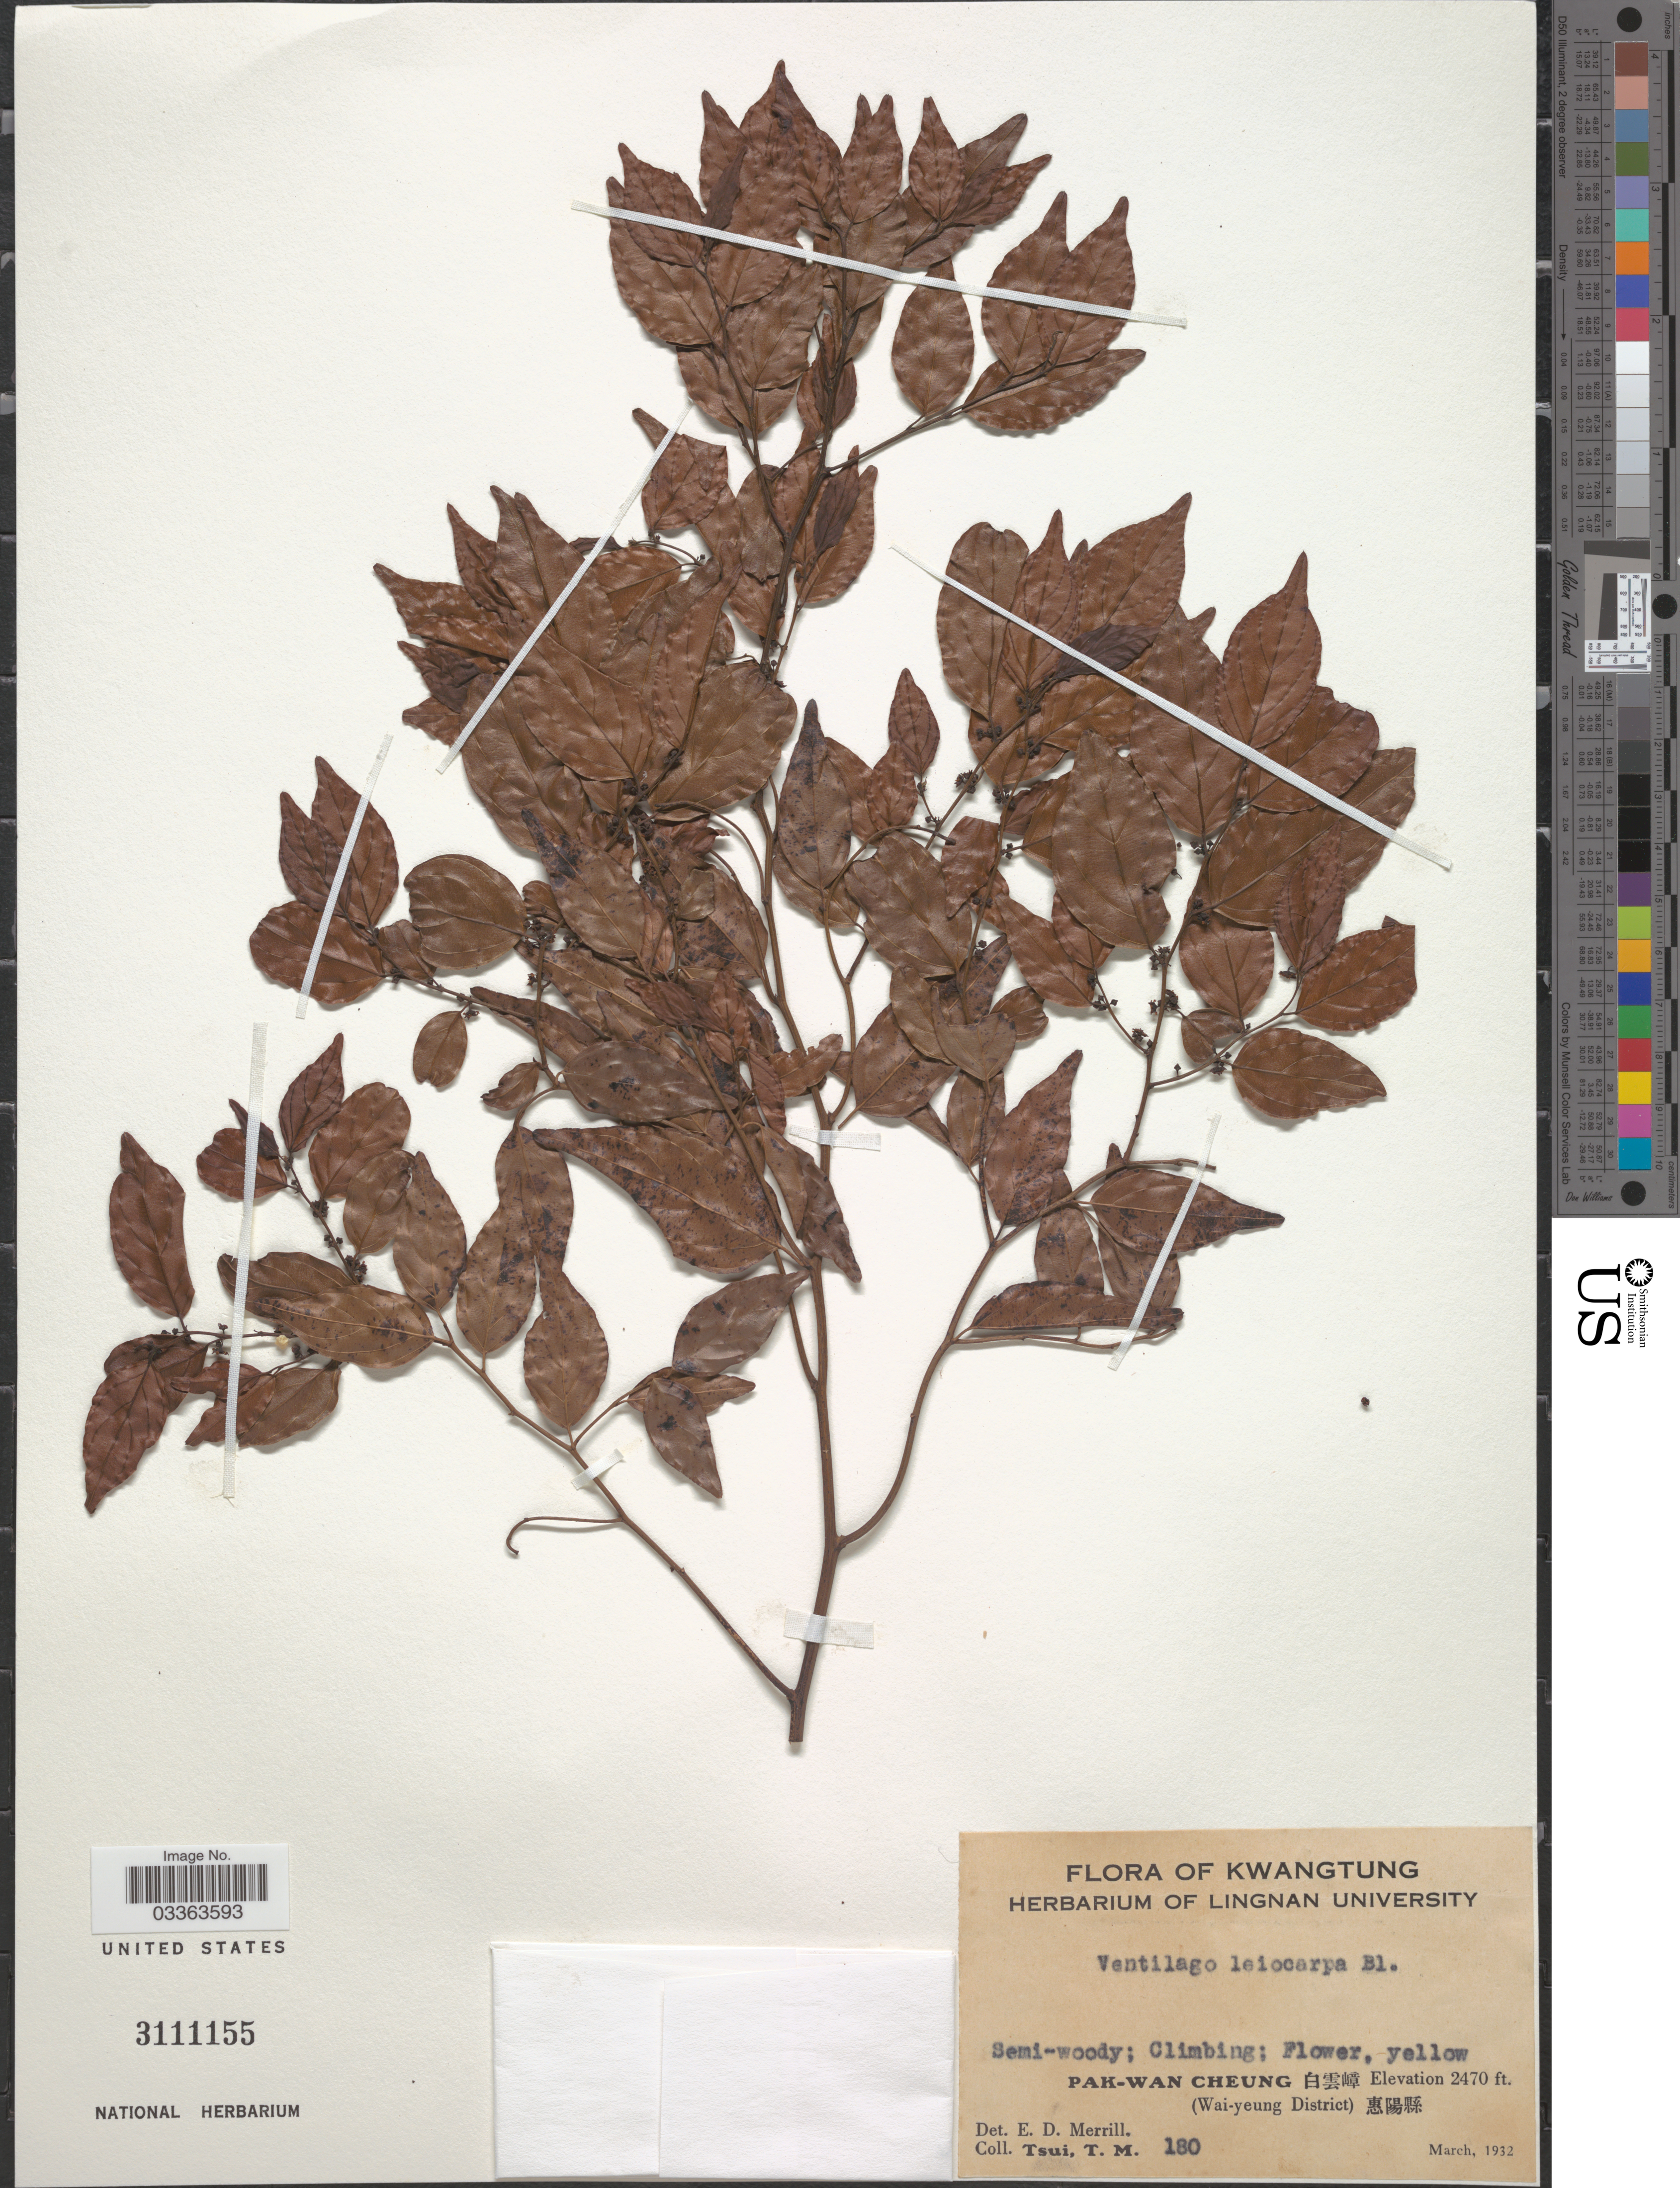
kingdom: Plantae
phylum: Tracheophyta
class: Magnoliopsida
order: Rosales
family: Rhamnaceae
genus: Ventilago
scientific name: Ventilago leiocarpa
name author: Benth.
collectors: T. Tsui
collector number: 180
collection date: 1932-03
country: China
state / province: Guangdong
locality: Kwangtung. Pak-Wan Cheung X. (Wai-yeung District) X.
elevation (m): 753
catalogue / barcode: US 3111155